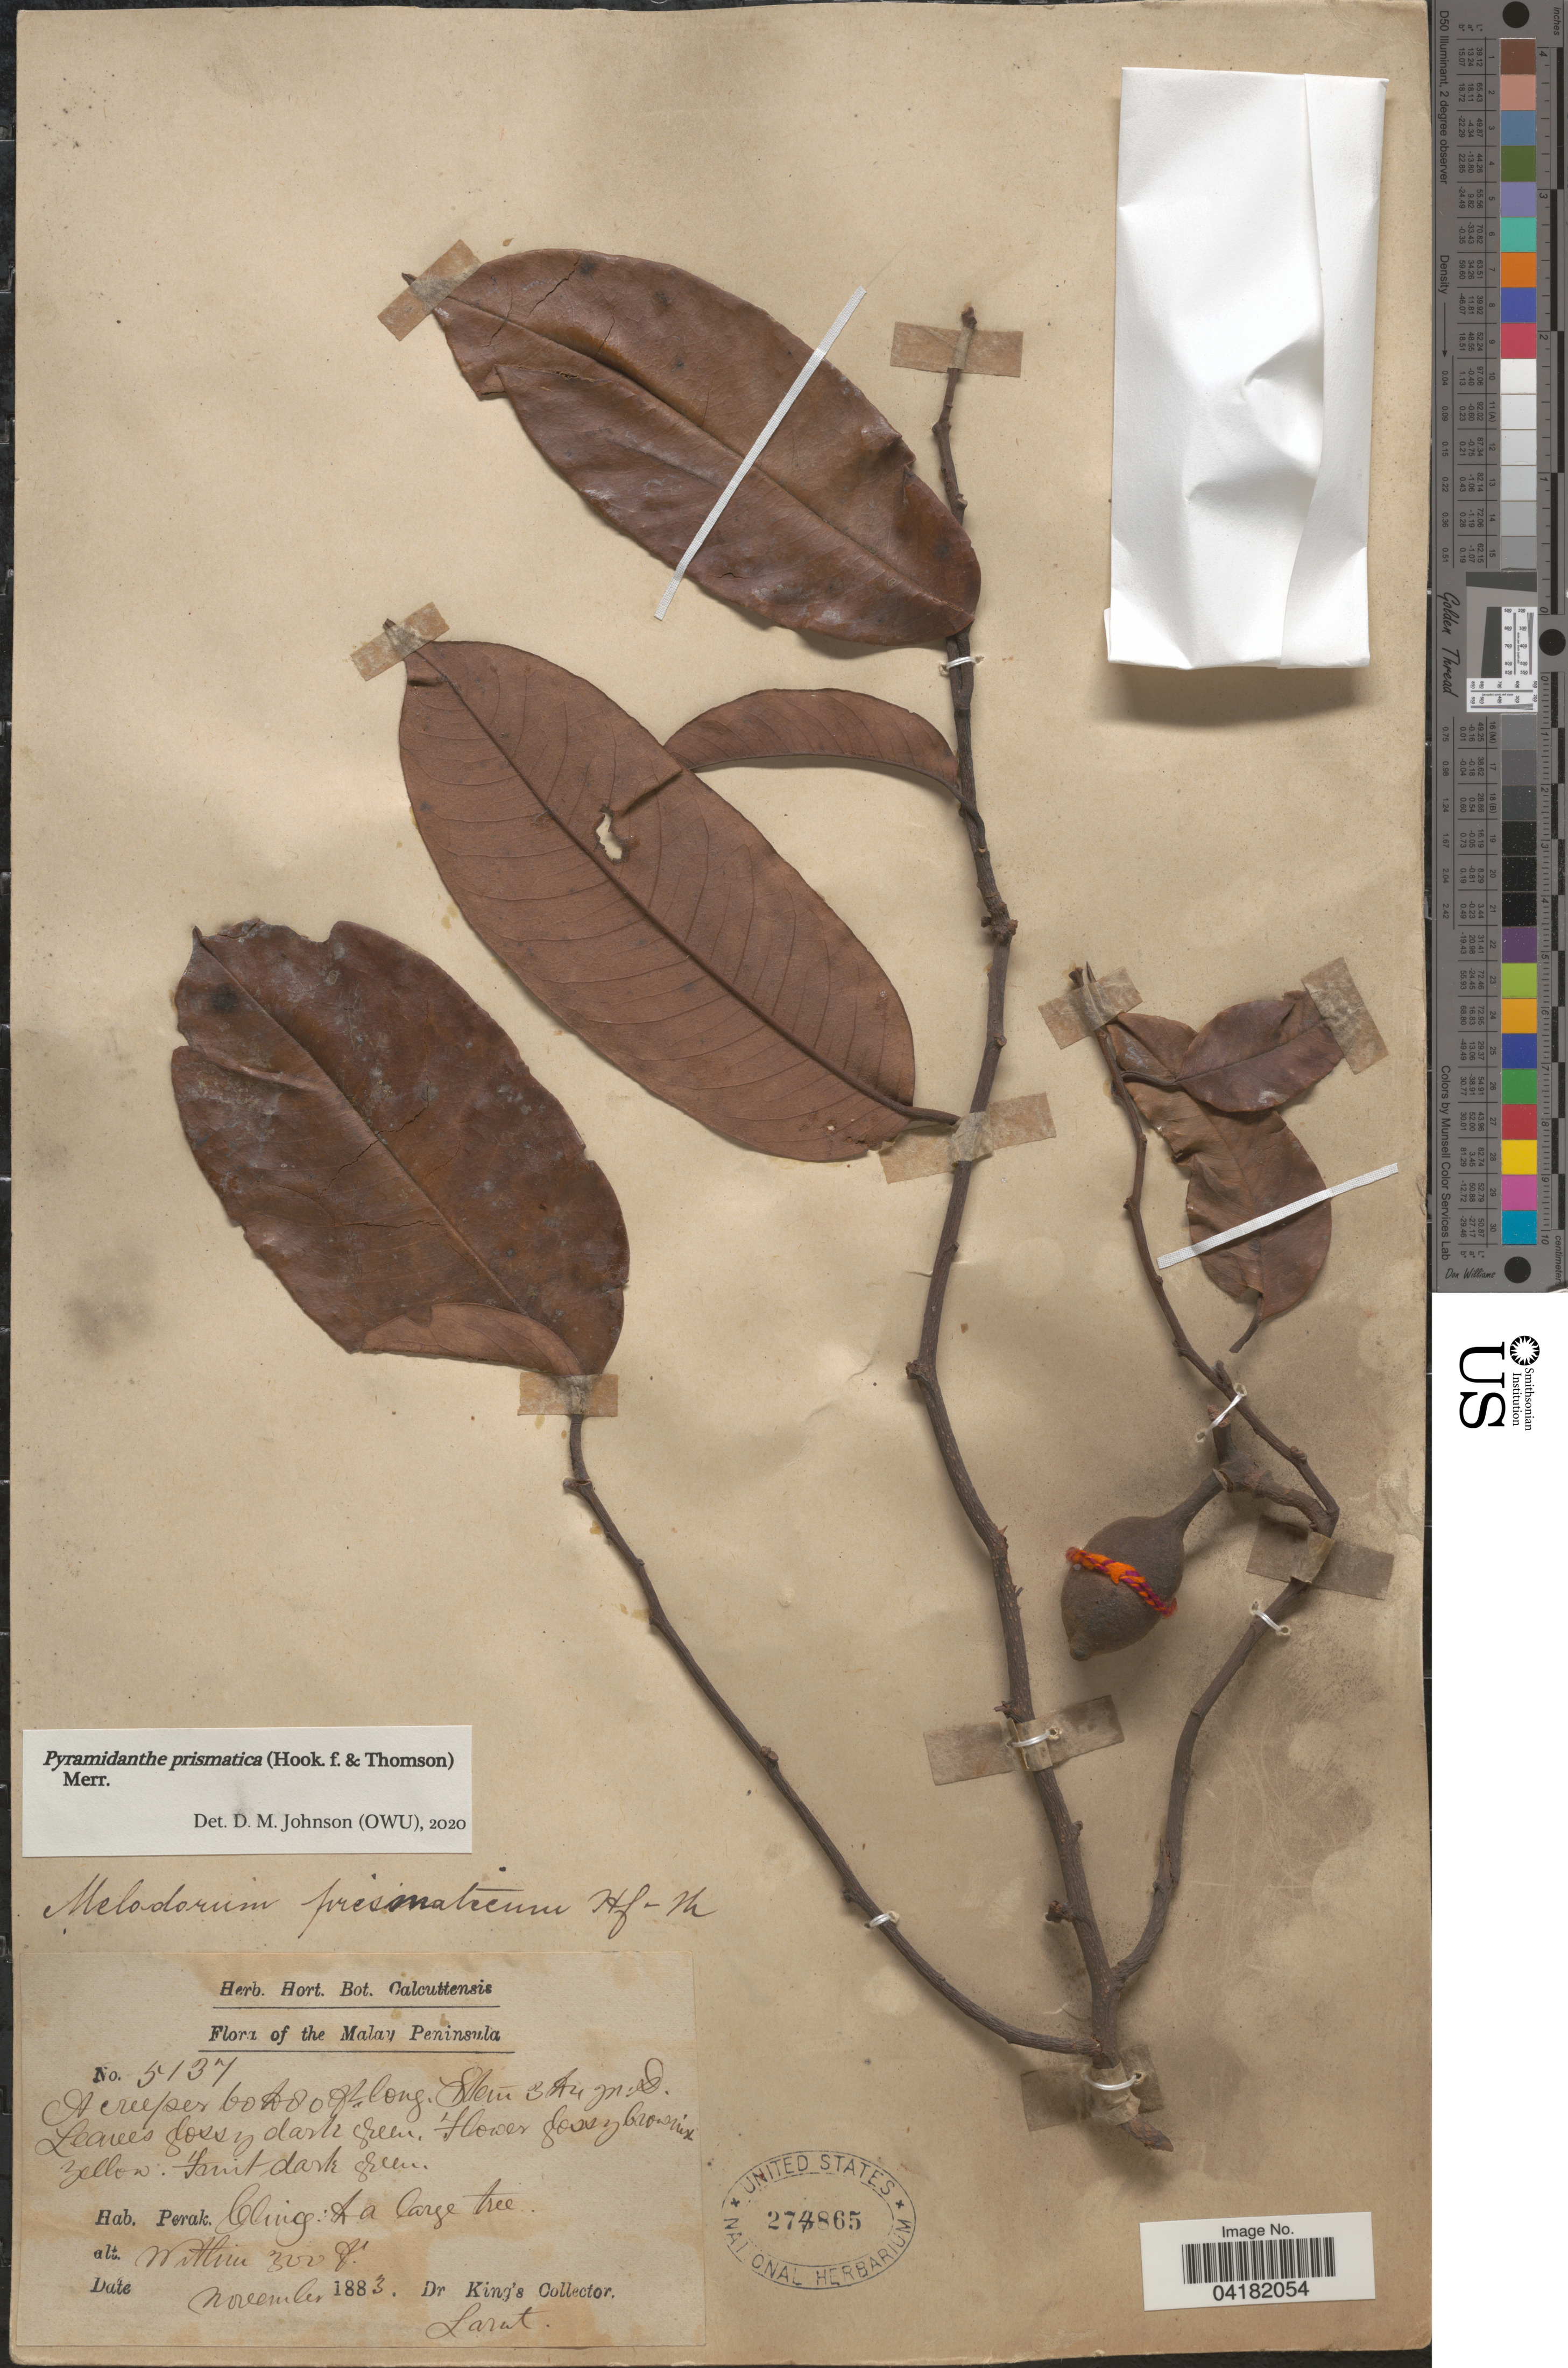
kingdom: Plantae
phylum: Tracheophyta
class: Magnoliopsida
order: Magnoliales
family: Annonaceae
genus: Pyramidanthe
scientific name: Pyramidanthe prismatica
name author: (Hook. f. & Thomson) Merr.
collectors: King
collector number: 5137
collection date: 1883-11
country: Malaysia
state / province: Perak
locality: The Malay Peninsula.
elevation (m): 91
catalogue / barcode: US 274865